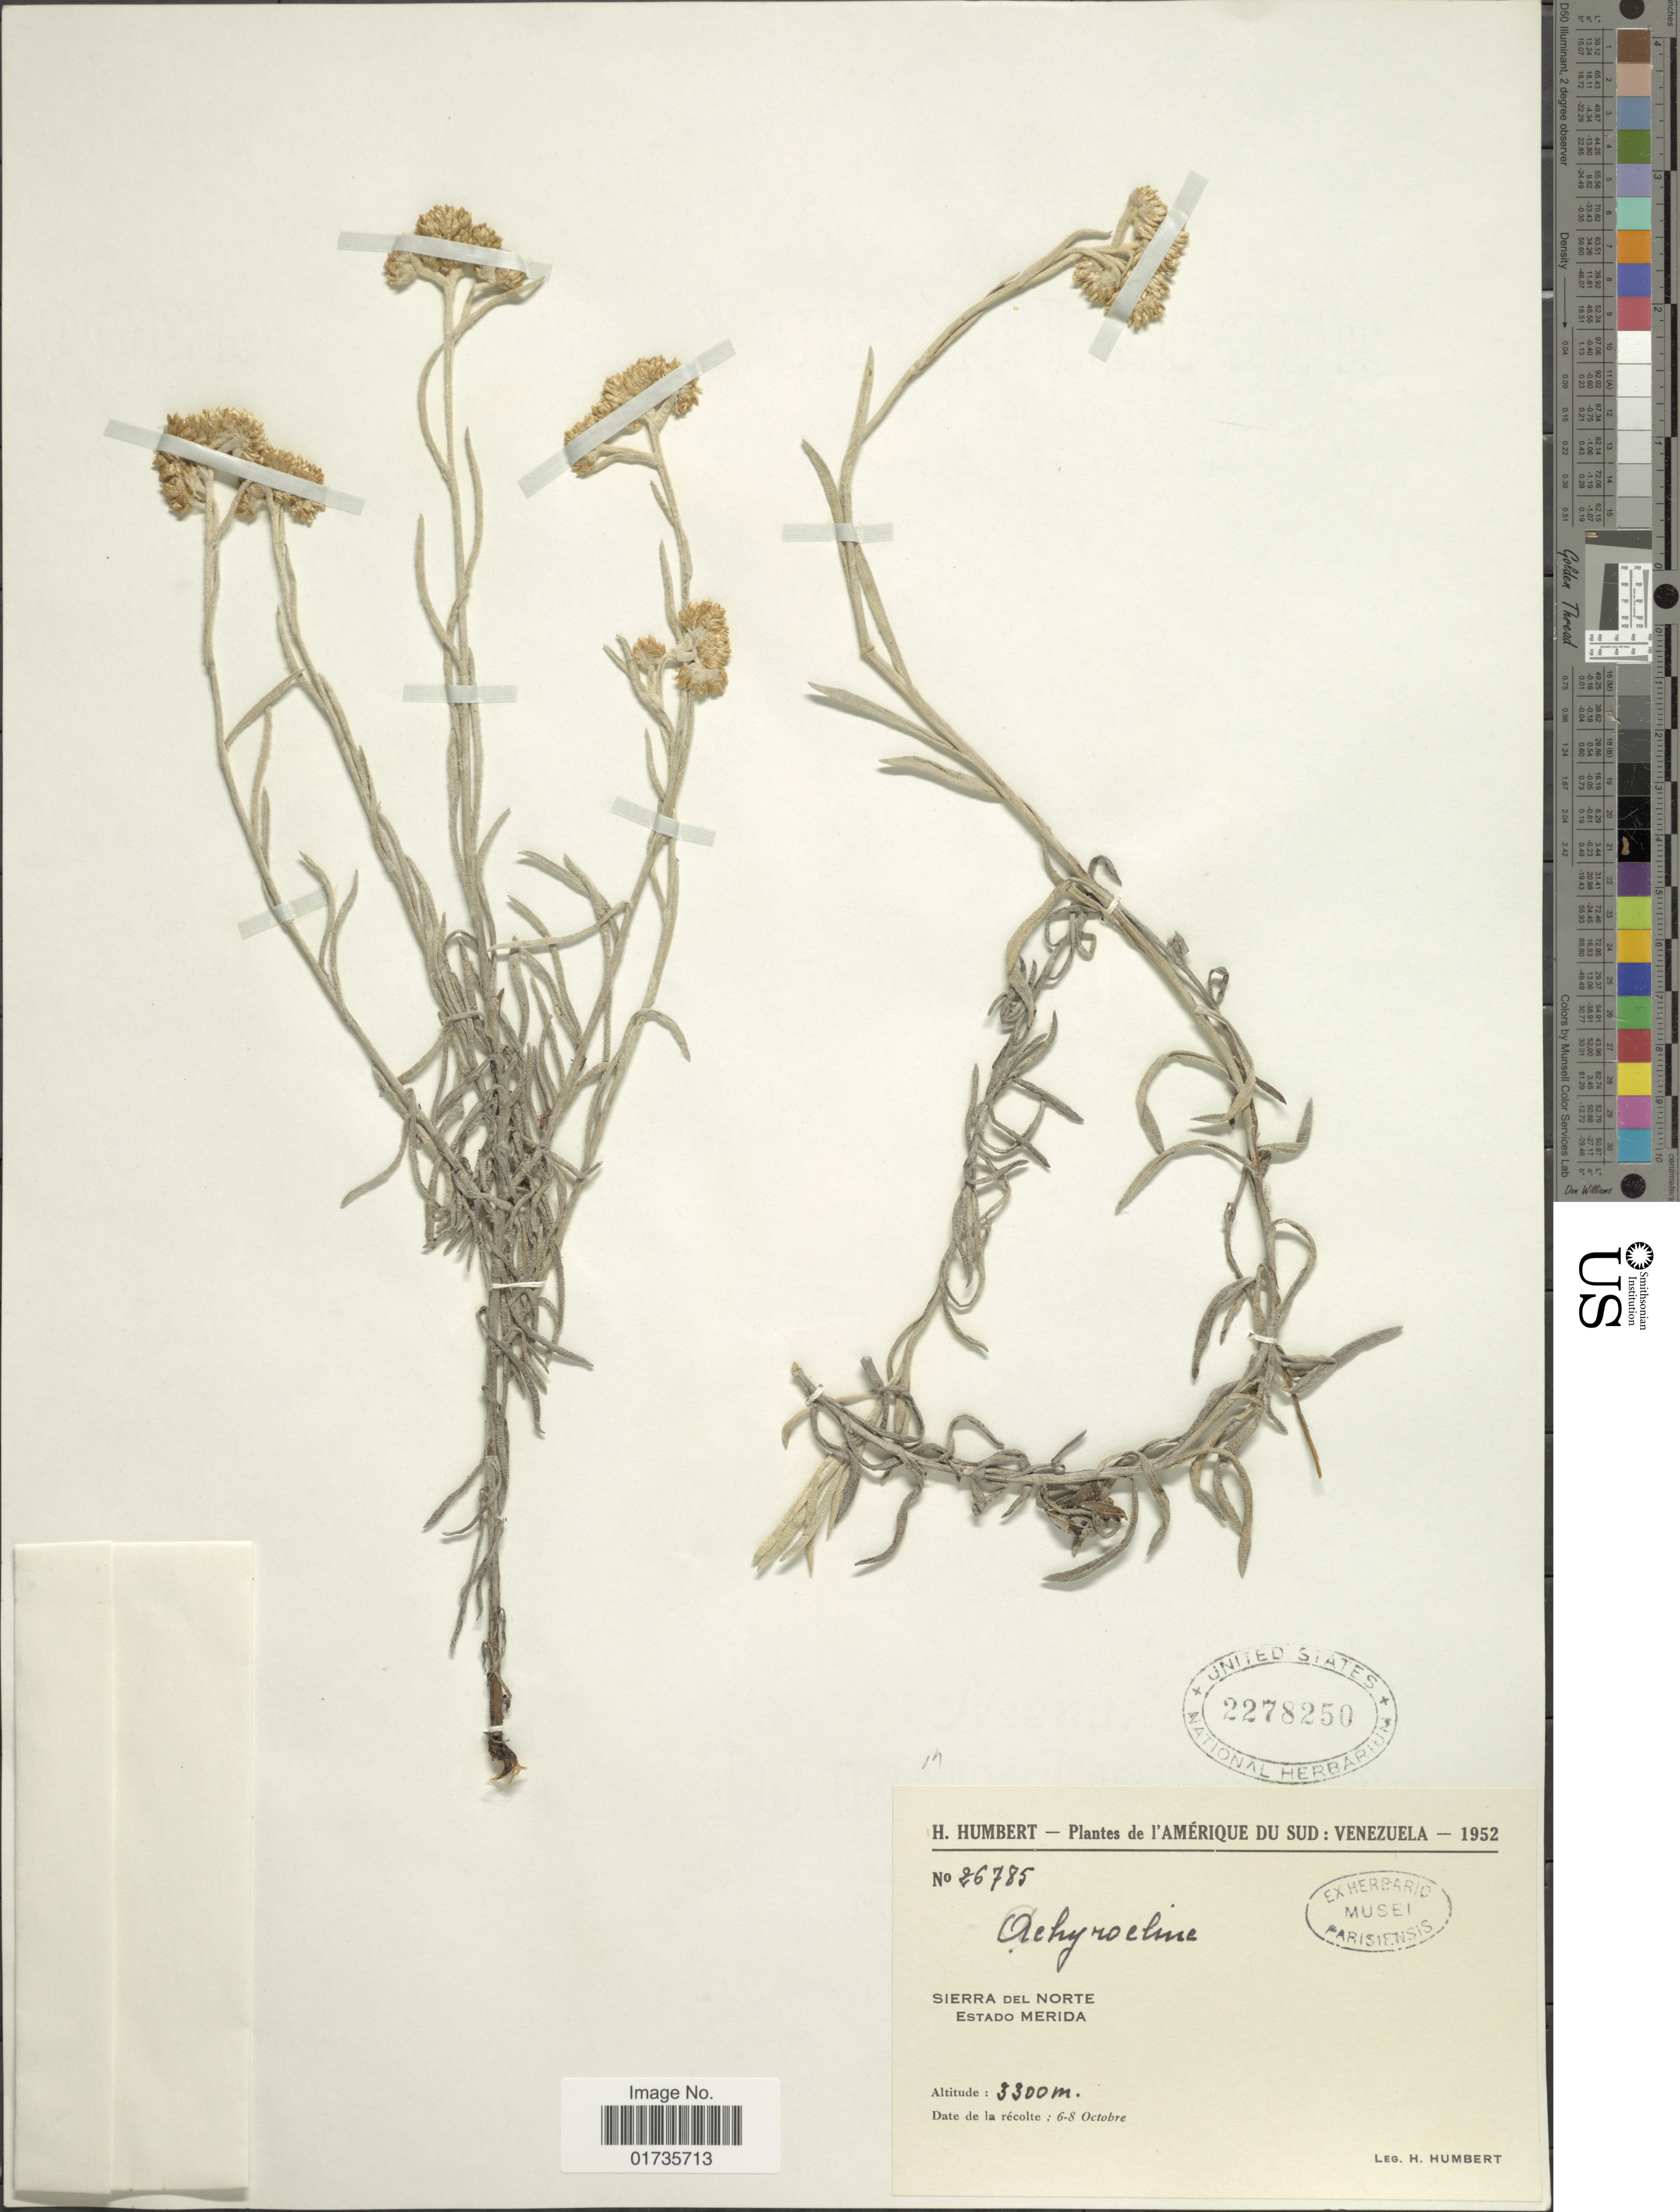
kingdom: Plantae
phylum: Tracheophyta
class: Magnoliopsida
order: Asterales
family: Asteraceae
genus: Achyrocline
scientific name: Achyrocline satureioides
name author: (Lam.) DC.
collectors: H. Humbert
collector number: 26785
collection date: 1952-10-06/1952-10-08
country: Venezuela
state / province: Mérida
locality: De l'Amérique du Sud, Sierra de Norte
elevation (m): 3300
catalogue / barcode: US 2278250